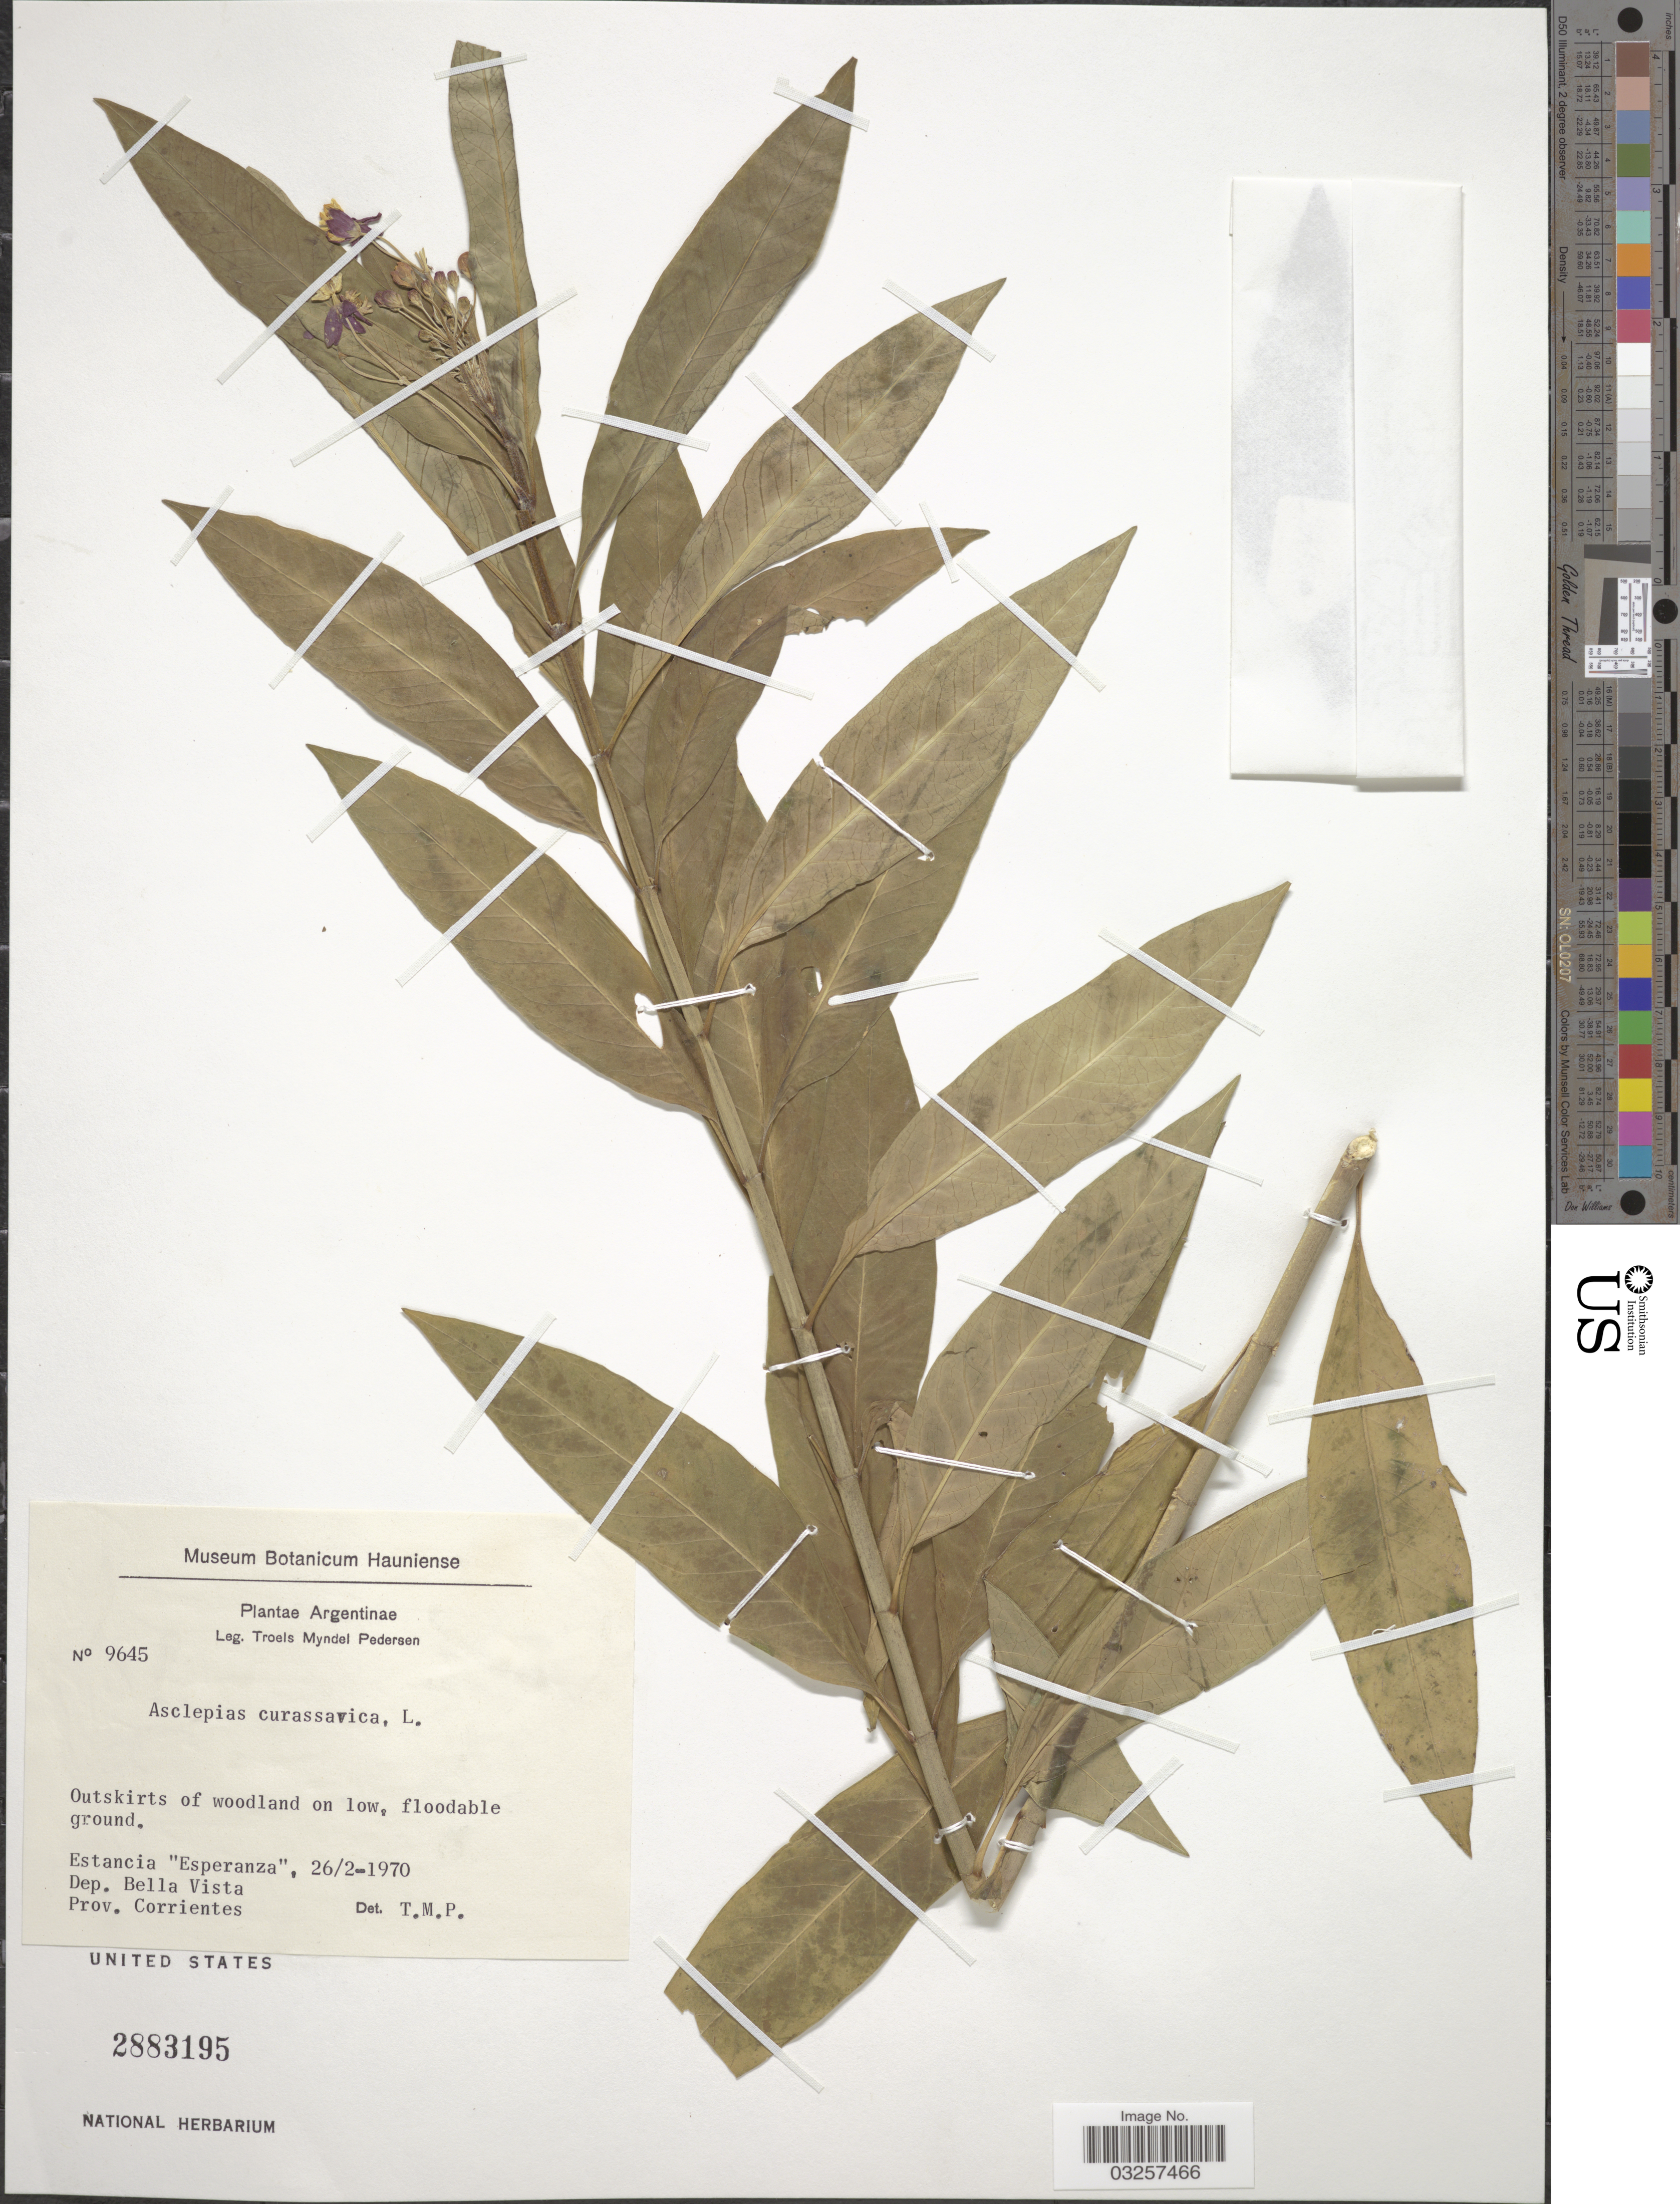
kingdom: Plantae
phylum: Tracheophyta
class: Magnoliopsida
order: Gentianales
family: Apocynaceae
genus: Asclepias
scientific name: Asclepias curassavica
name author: L.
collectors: T. Pederson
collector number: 9645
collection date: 1970-02-26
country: Argentina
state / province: Corrientes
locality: Estancia "Esperanza", Dep. Bella Vista. Prov. Corrientes.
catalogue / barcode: US 2883195